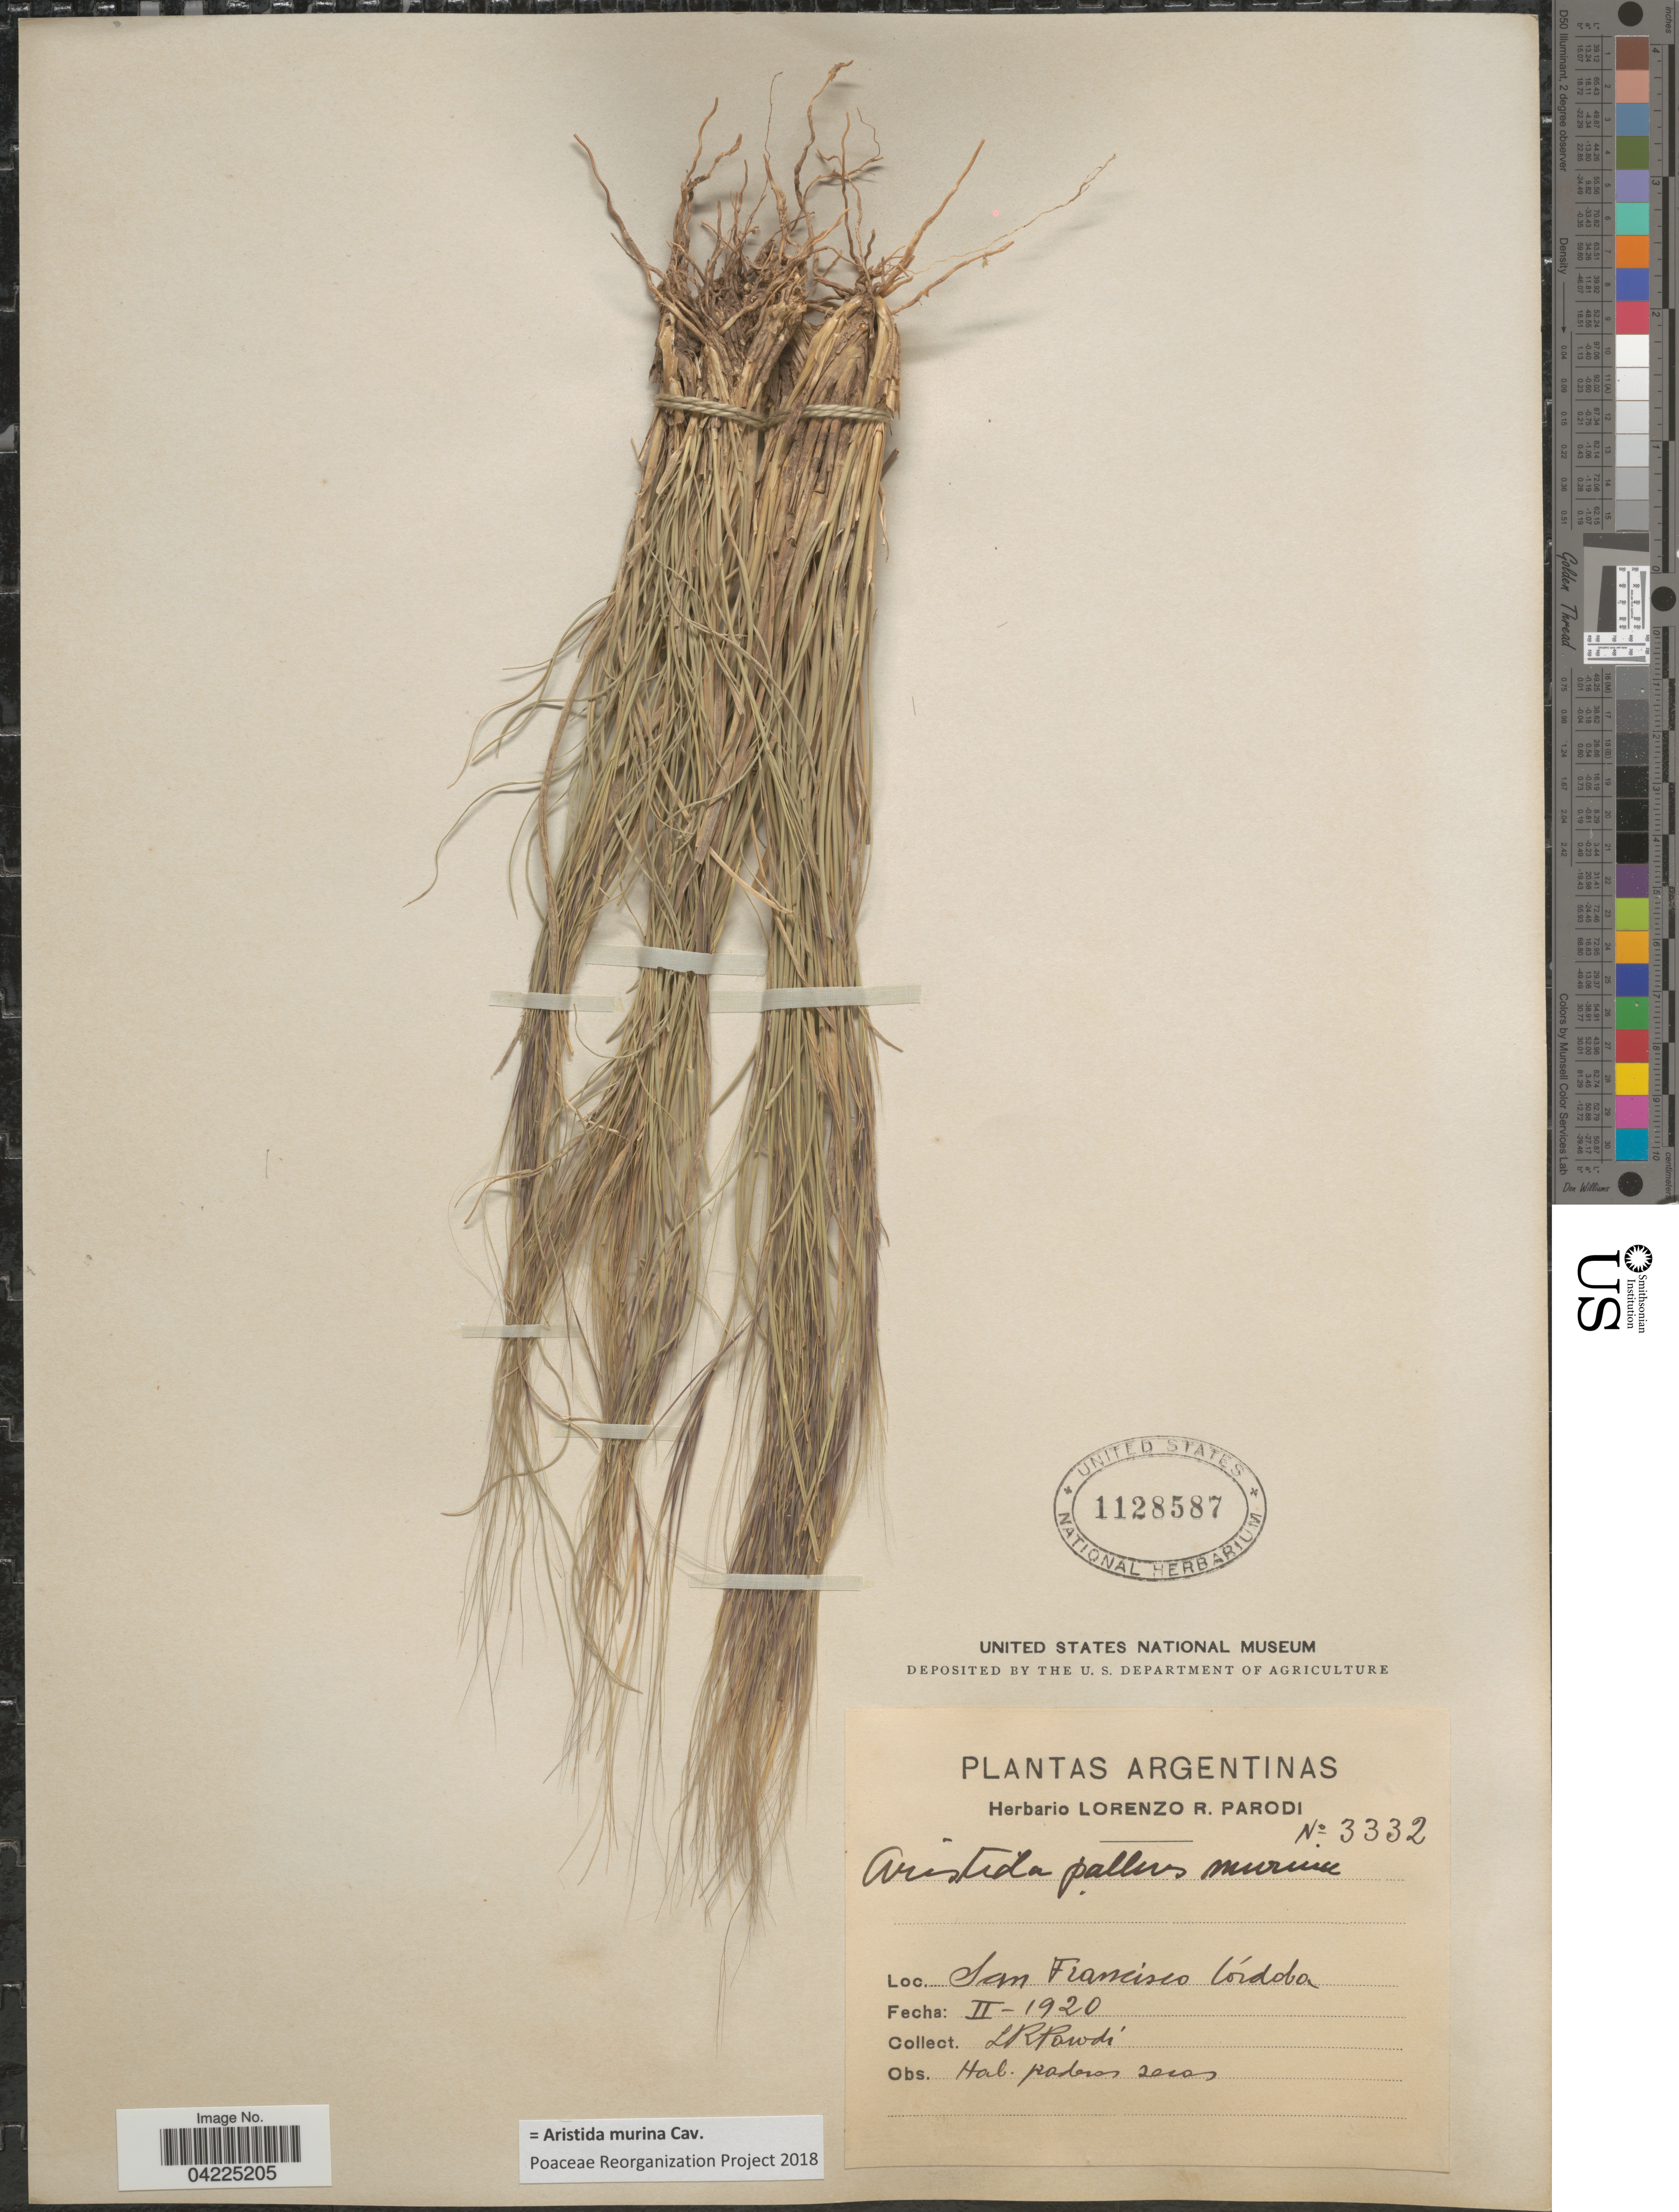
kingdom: Plantae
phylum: Tracheophyta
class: Liliopsida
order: Poales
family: Poaceae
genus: Aristida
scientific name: Aristida murina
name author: Cav.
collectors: L. R. Parodi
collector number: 3332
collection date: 1920-02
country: Argentina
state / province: Cordoba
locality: San Francisco.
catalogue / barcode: US 1128587